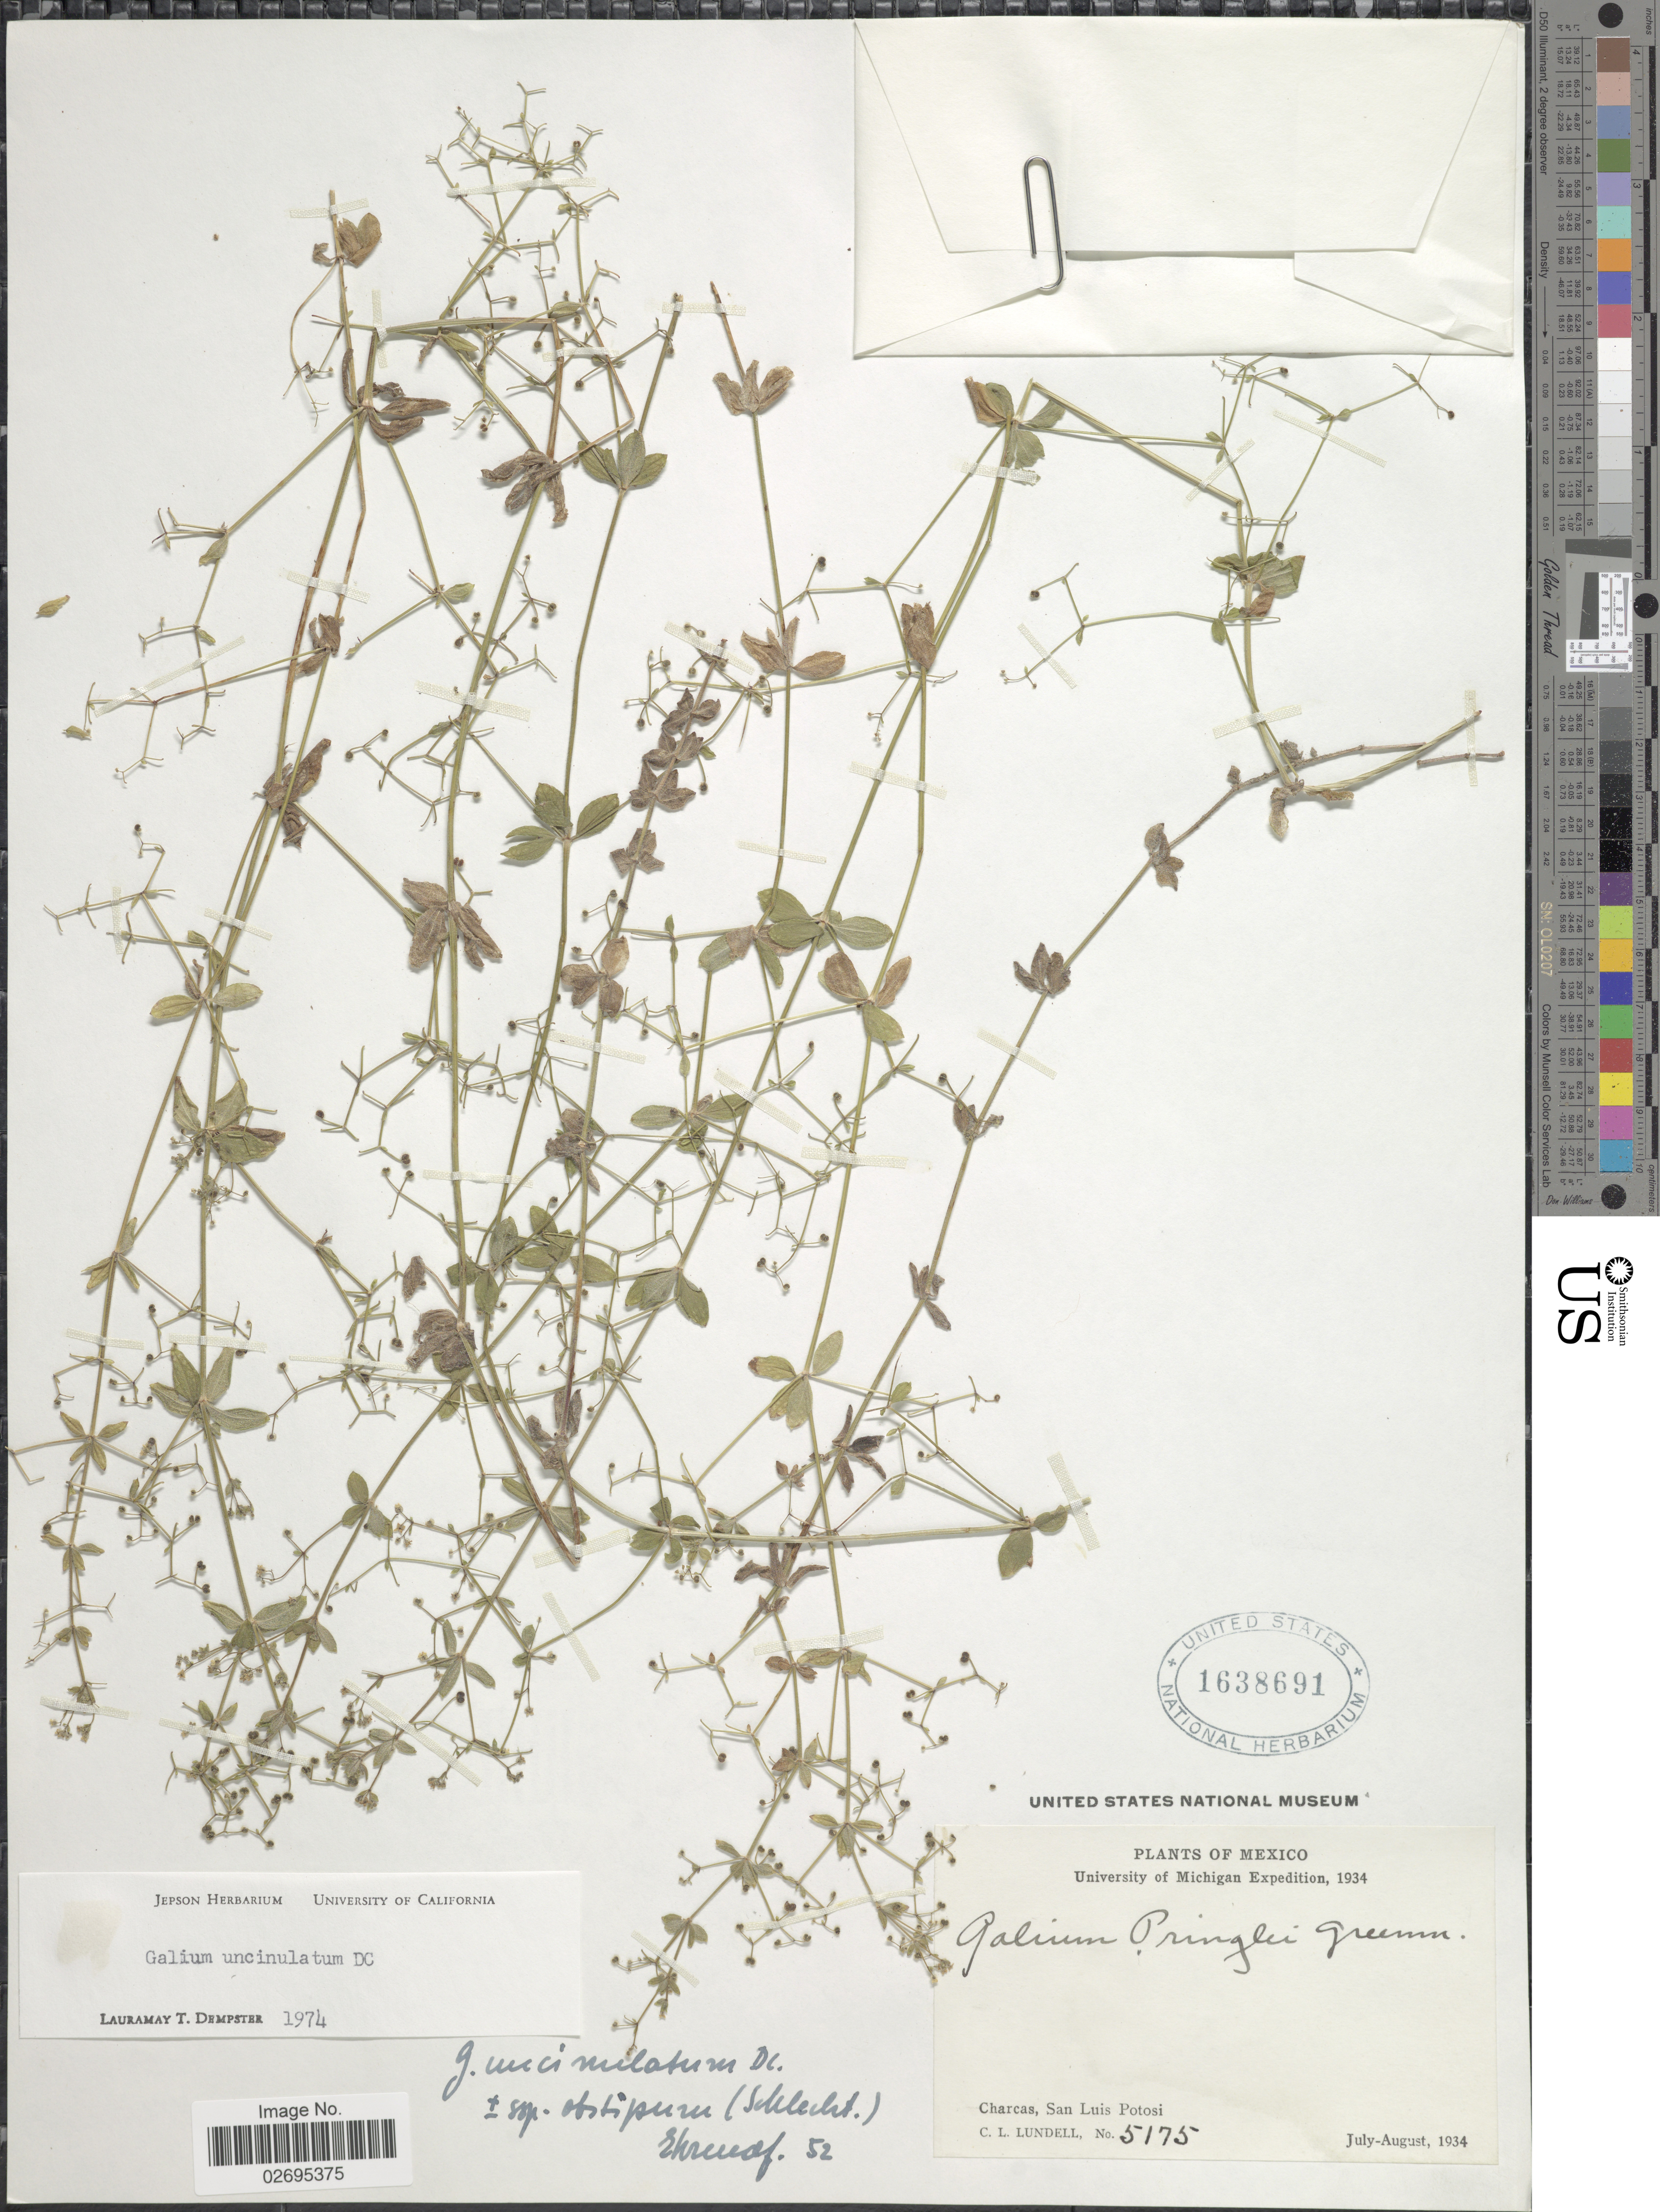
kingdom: Plantae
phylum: Tracheophyta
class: Magnoliopsida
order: Gentianales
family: Rubiaceae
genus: Galium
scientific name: Galium uncinulatum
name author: DC.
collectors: C. L. Lundell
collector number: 5175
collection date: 1934-07/1934-08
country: Mexico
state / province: San Luis Potosí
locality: Charcas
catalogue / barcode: US 1638691